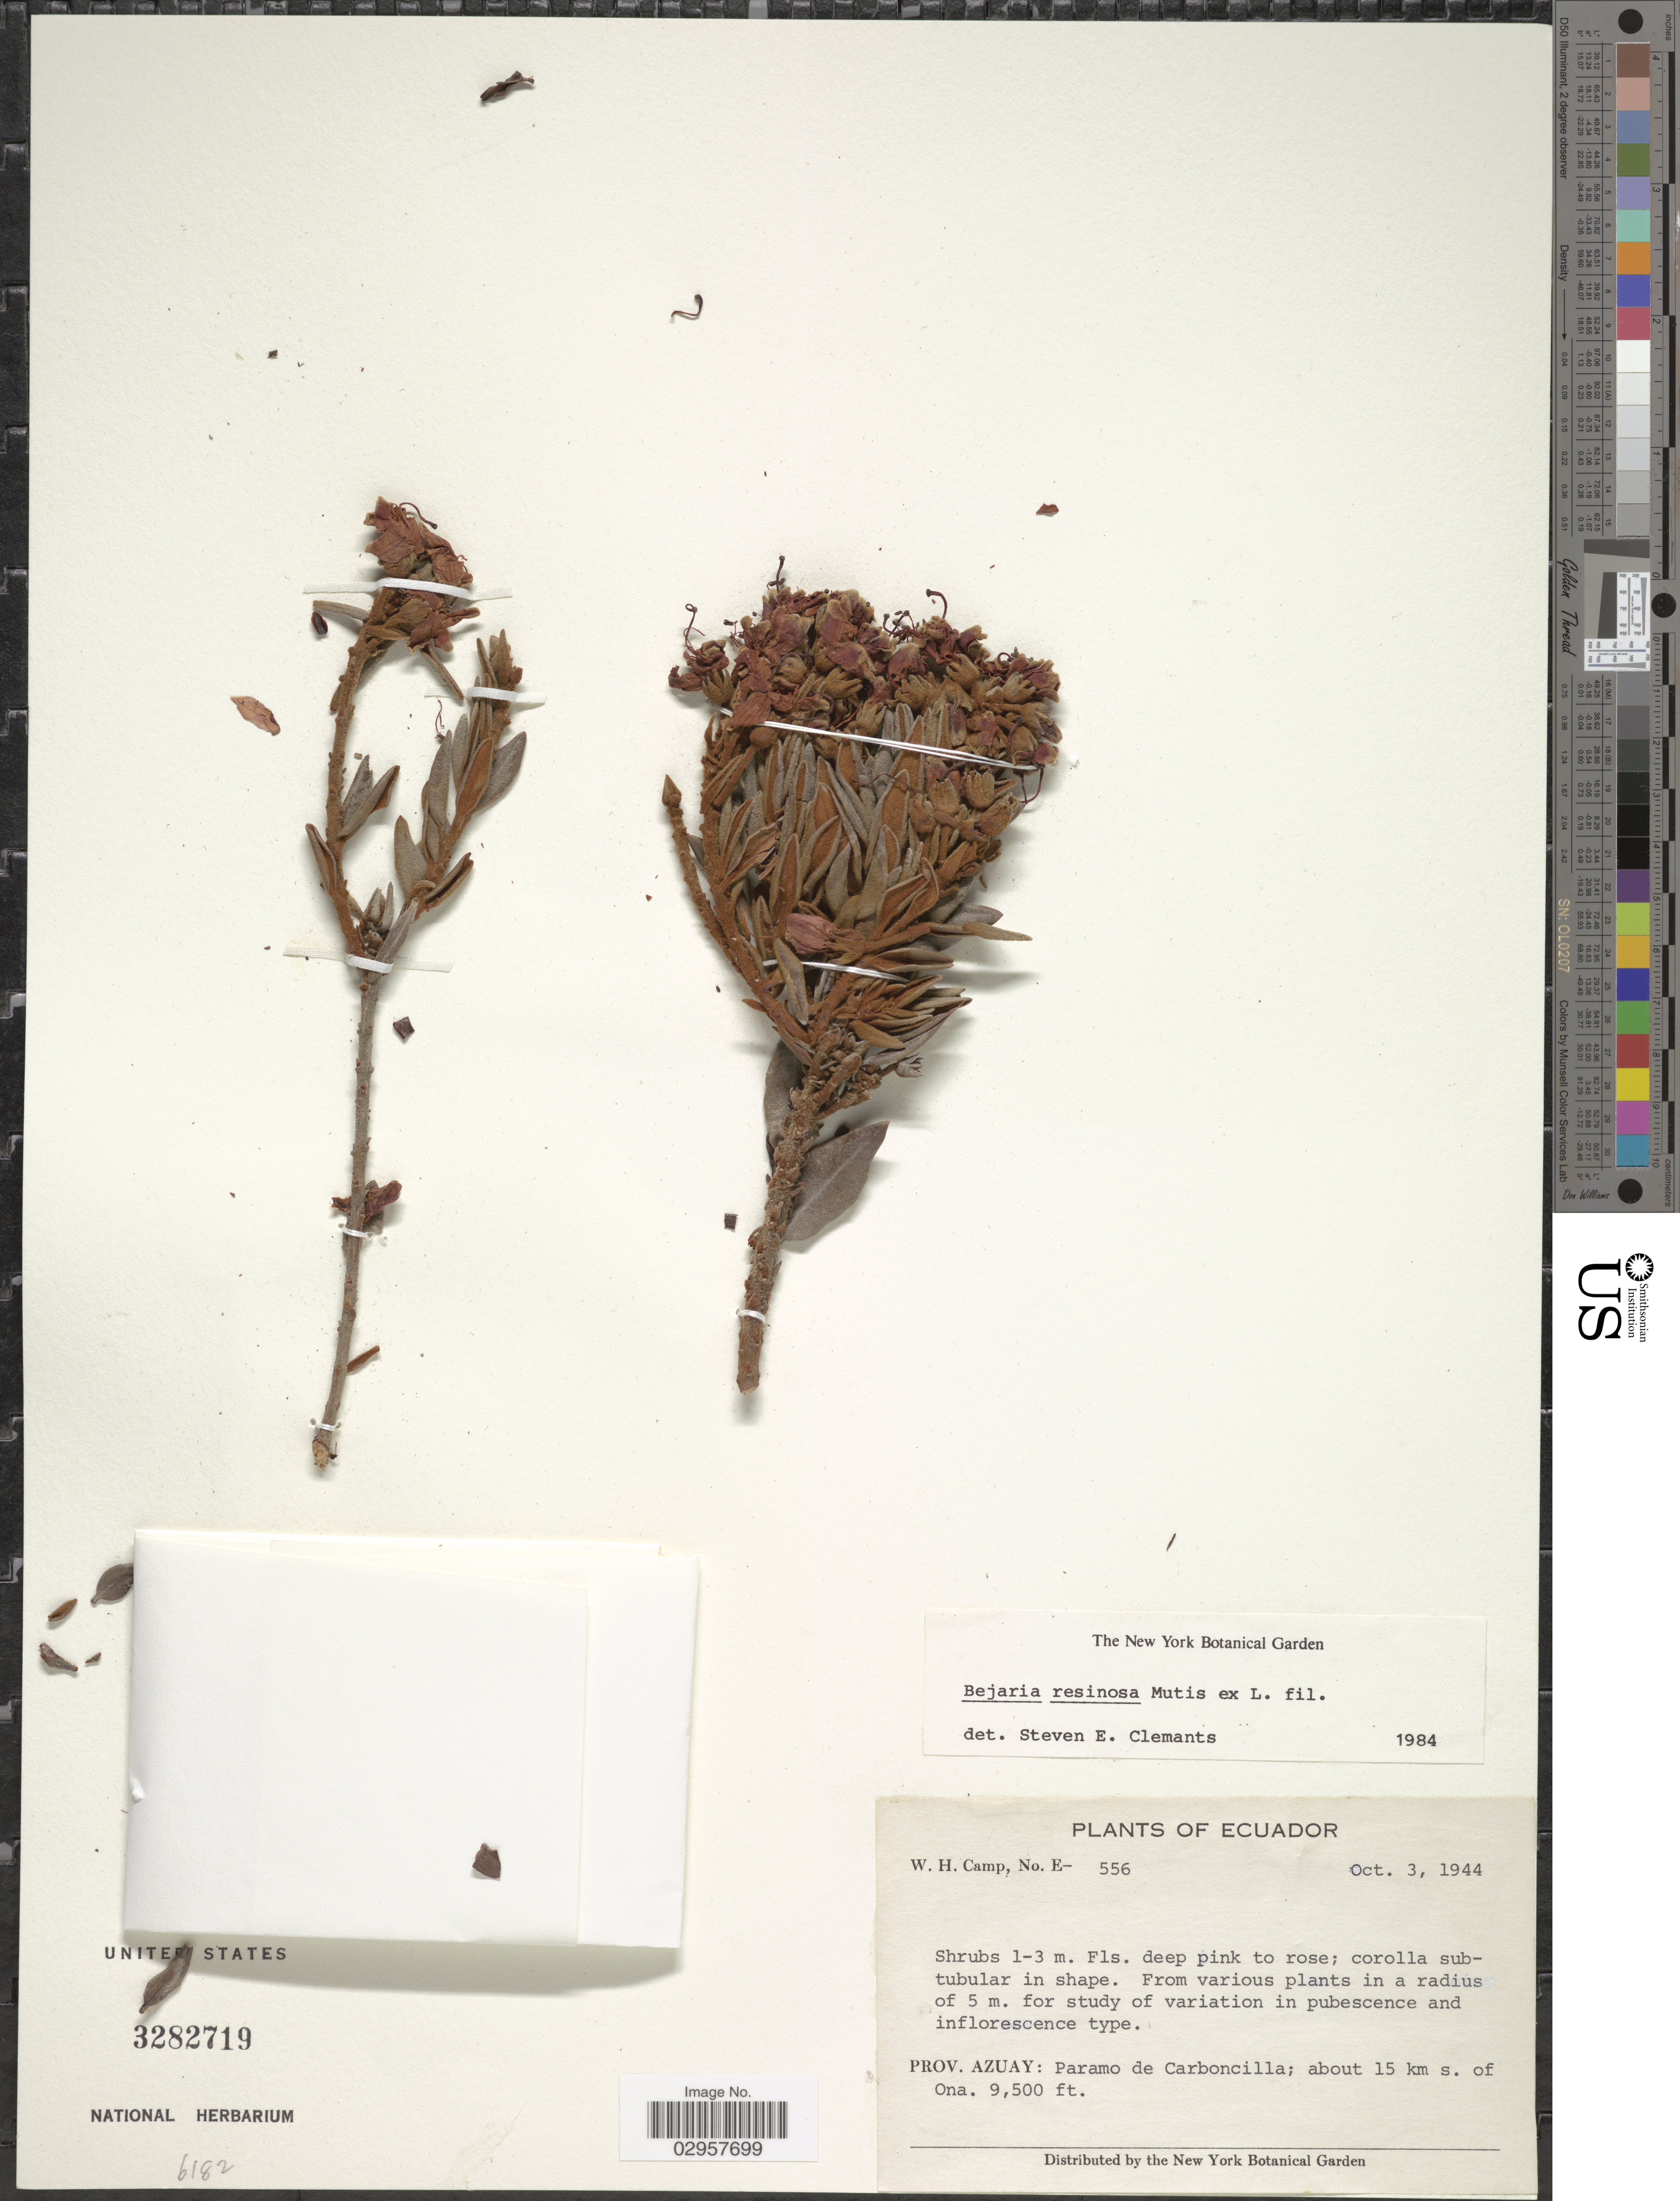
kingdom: Plantae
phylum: Tracheophyta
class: Magnoliopsida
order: Ericales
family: Ericaceae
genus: Befaria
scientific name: Befaria resinosa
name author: Mutis ex L. f.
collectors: W. H. Camp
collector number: E-556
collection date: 1944-10-03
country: Ecuador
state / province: Azuay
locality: Paramo de Carboncilla; about 15 km s. of Ona.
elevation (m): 2896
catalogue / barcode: US 3282719